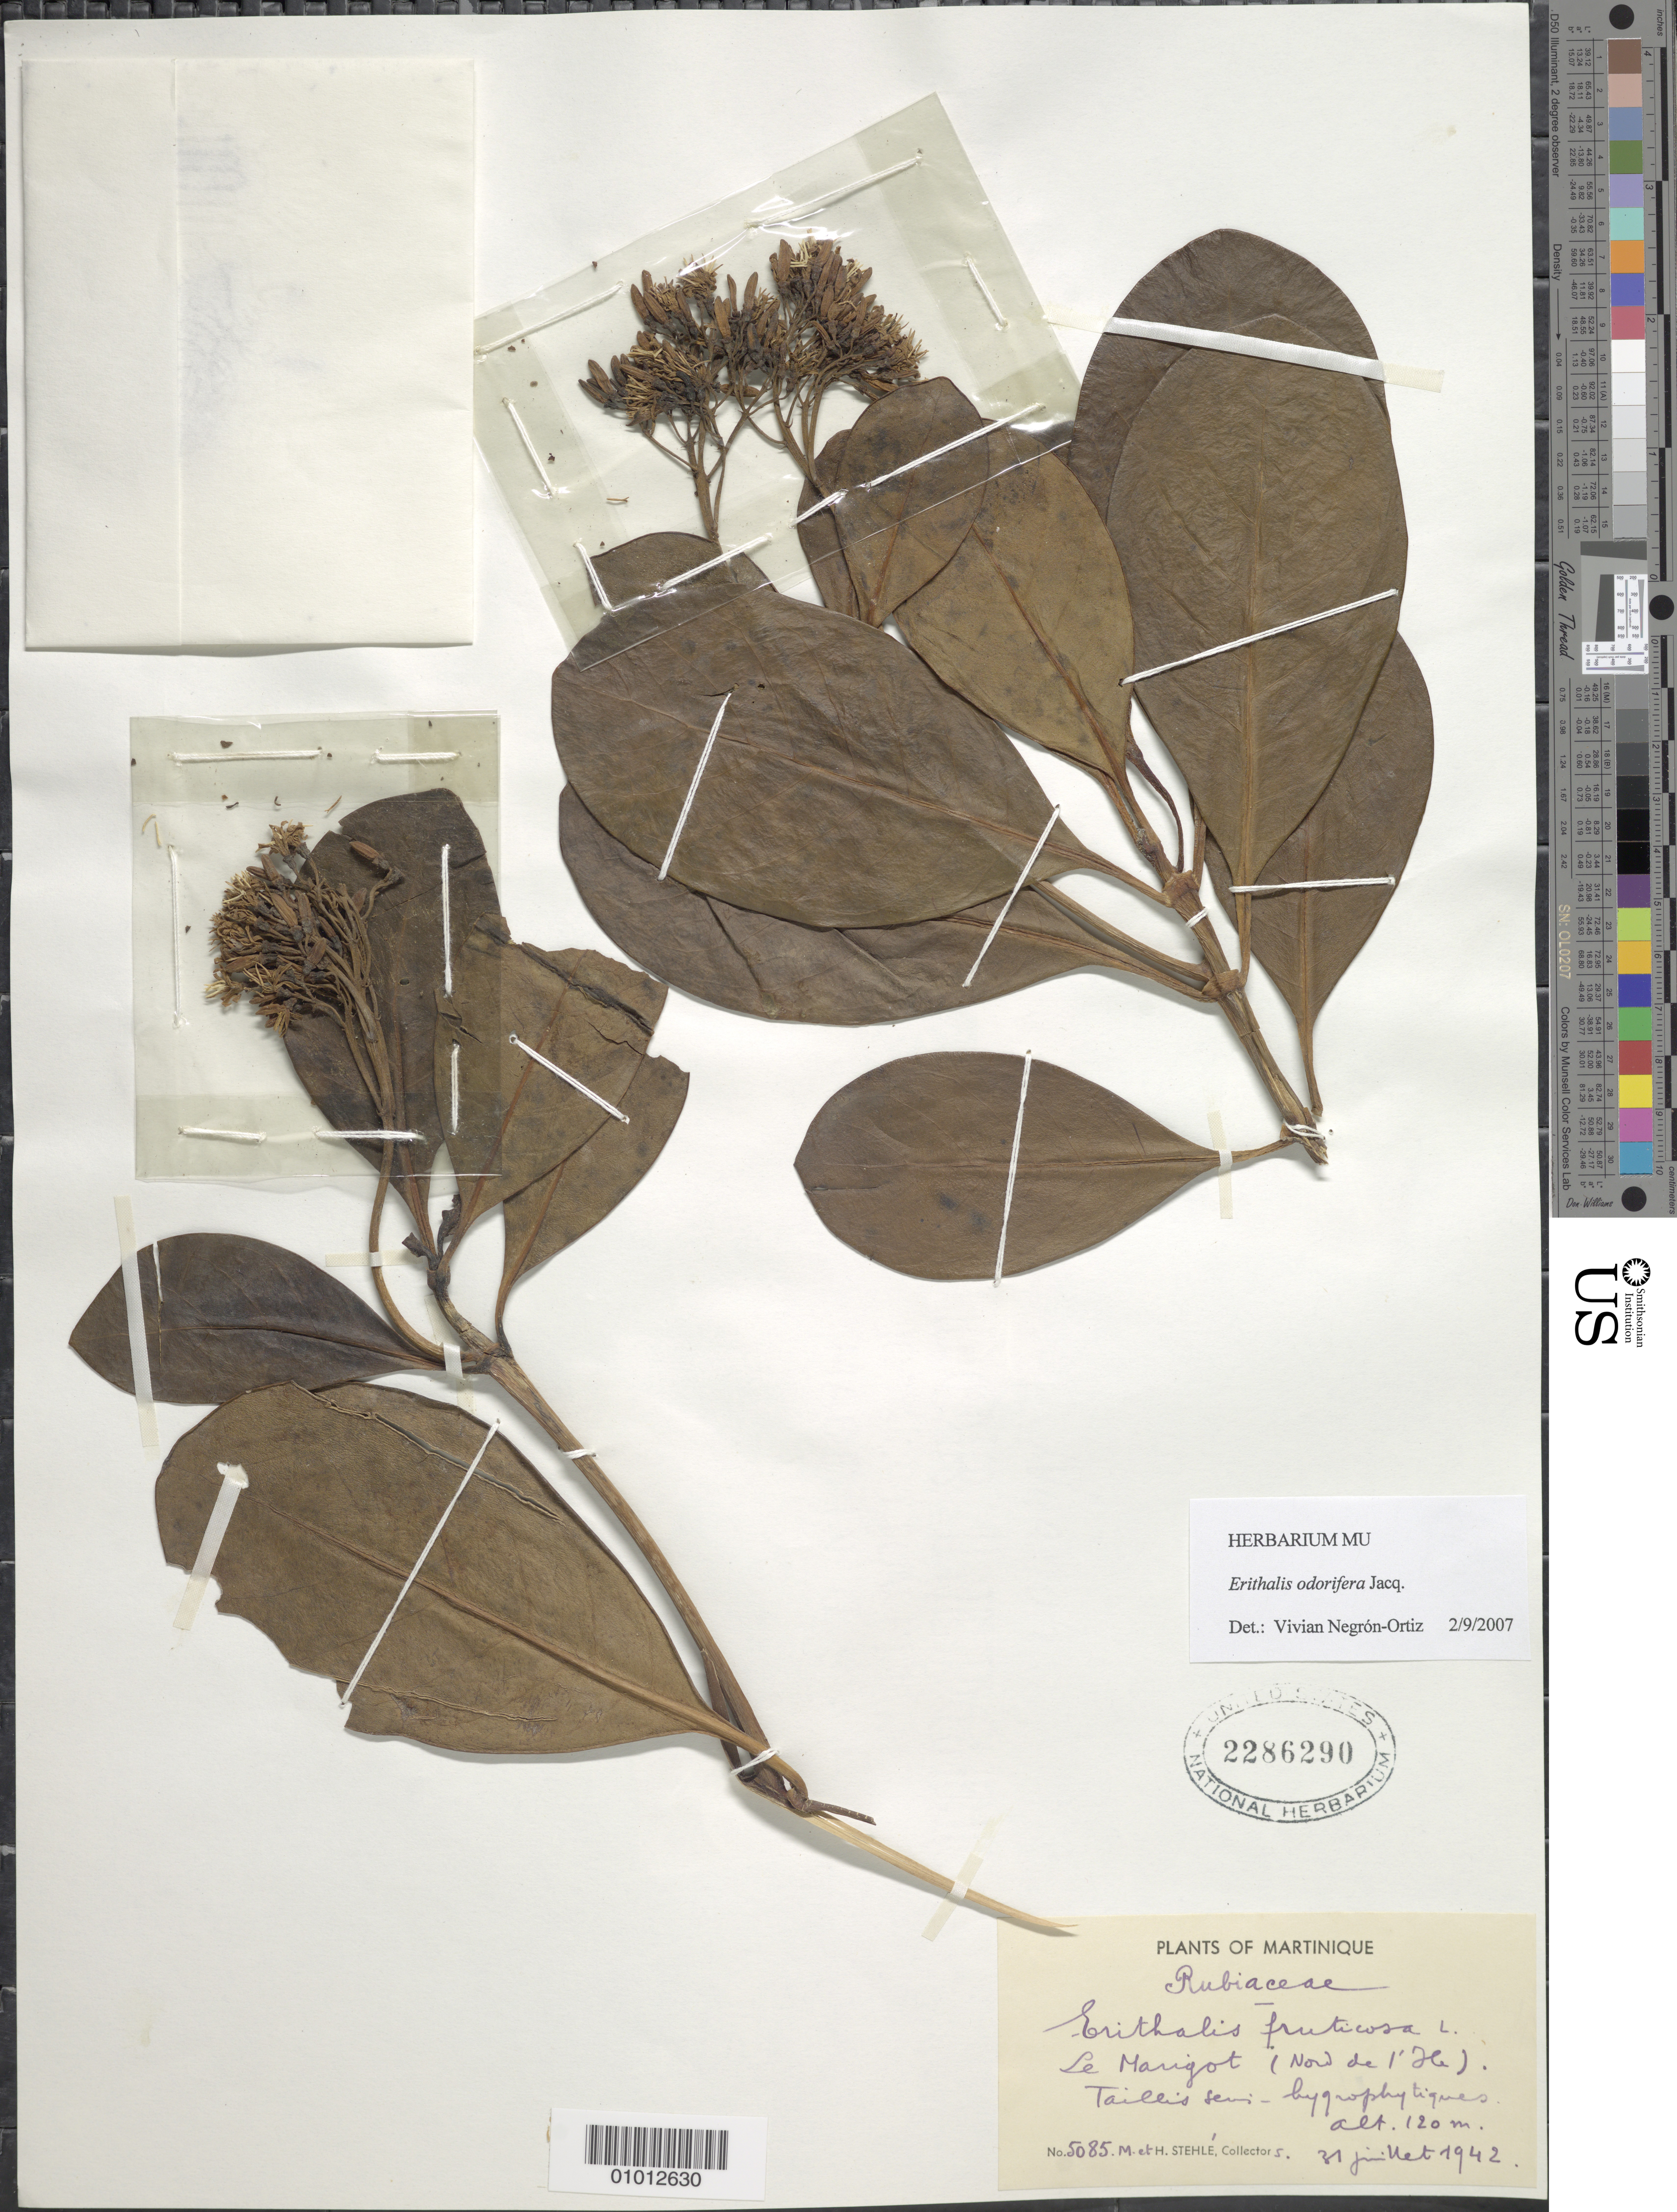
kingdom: Plantae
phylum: Tracheophyta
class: Magnoliopsida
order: Gentianales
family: Rubiaceae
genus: Erithalis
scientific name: Erithalis odorifera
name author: Jacq.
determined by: Negrón-Ortiz, V.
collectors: H. Stehlé & M. Stehlé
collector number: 5085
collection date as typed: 31 Jul 1942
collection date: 1942-07-31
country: Martinique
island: Martinique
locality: Le Marigot (Nord de l'Ile)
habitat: Taillis semi-hygrophytiques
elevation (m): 120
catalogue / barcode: US 2286290